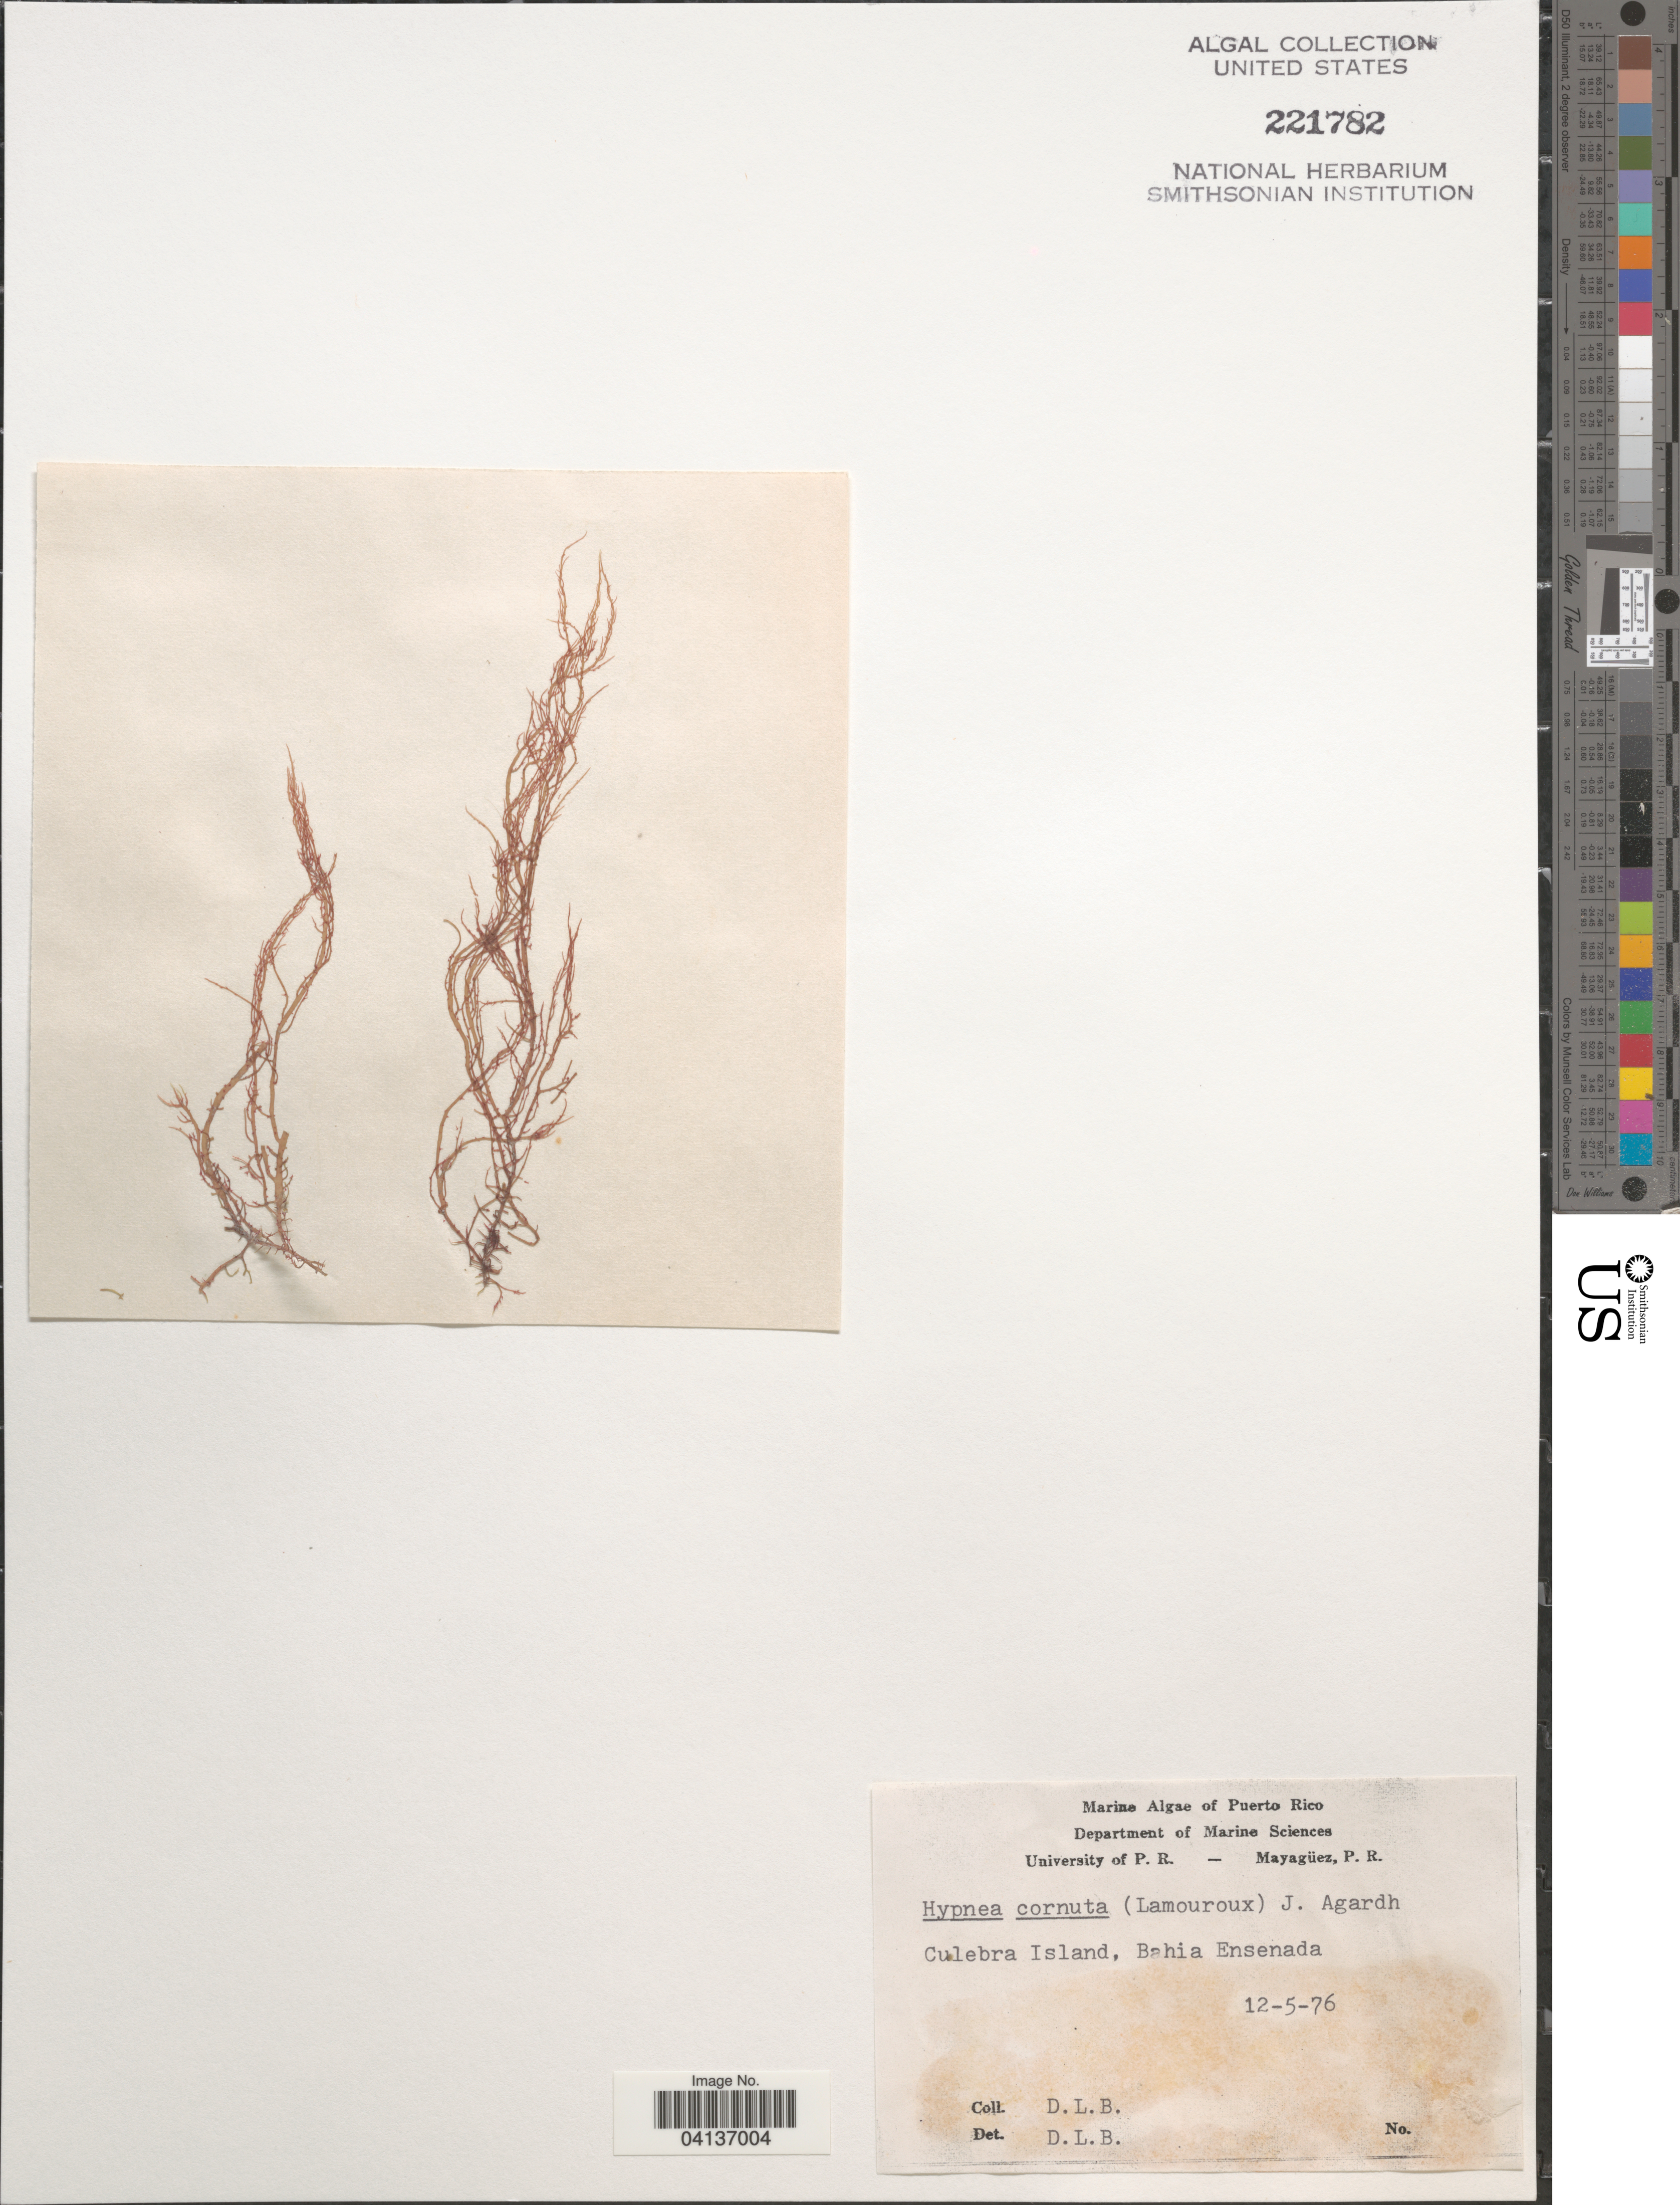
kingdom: Plantae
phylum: Rhodophyta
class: Florideophyceae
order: Gigartinales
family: Cystocloniaceae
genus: Hypnea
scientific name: Hypnea cornuta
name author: (Kütz.) J. Agardh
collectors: D. L. B.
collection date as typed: Transcribed d/m/y: 12/5/76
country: Puerto Rico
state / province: Culebra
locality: Culebra Island, Bahia Ensenada.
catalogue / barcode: US 221782